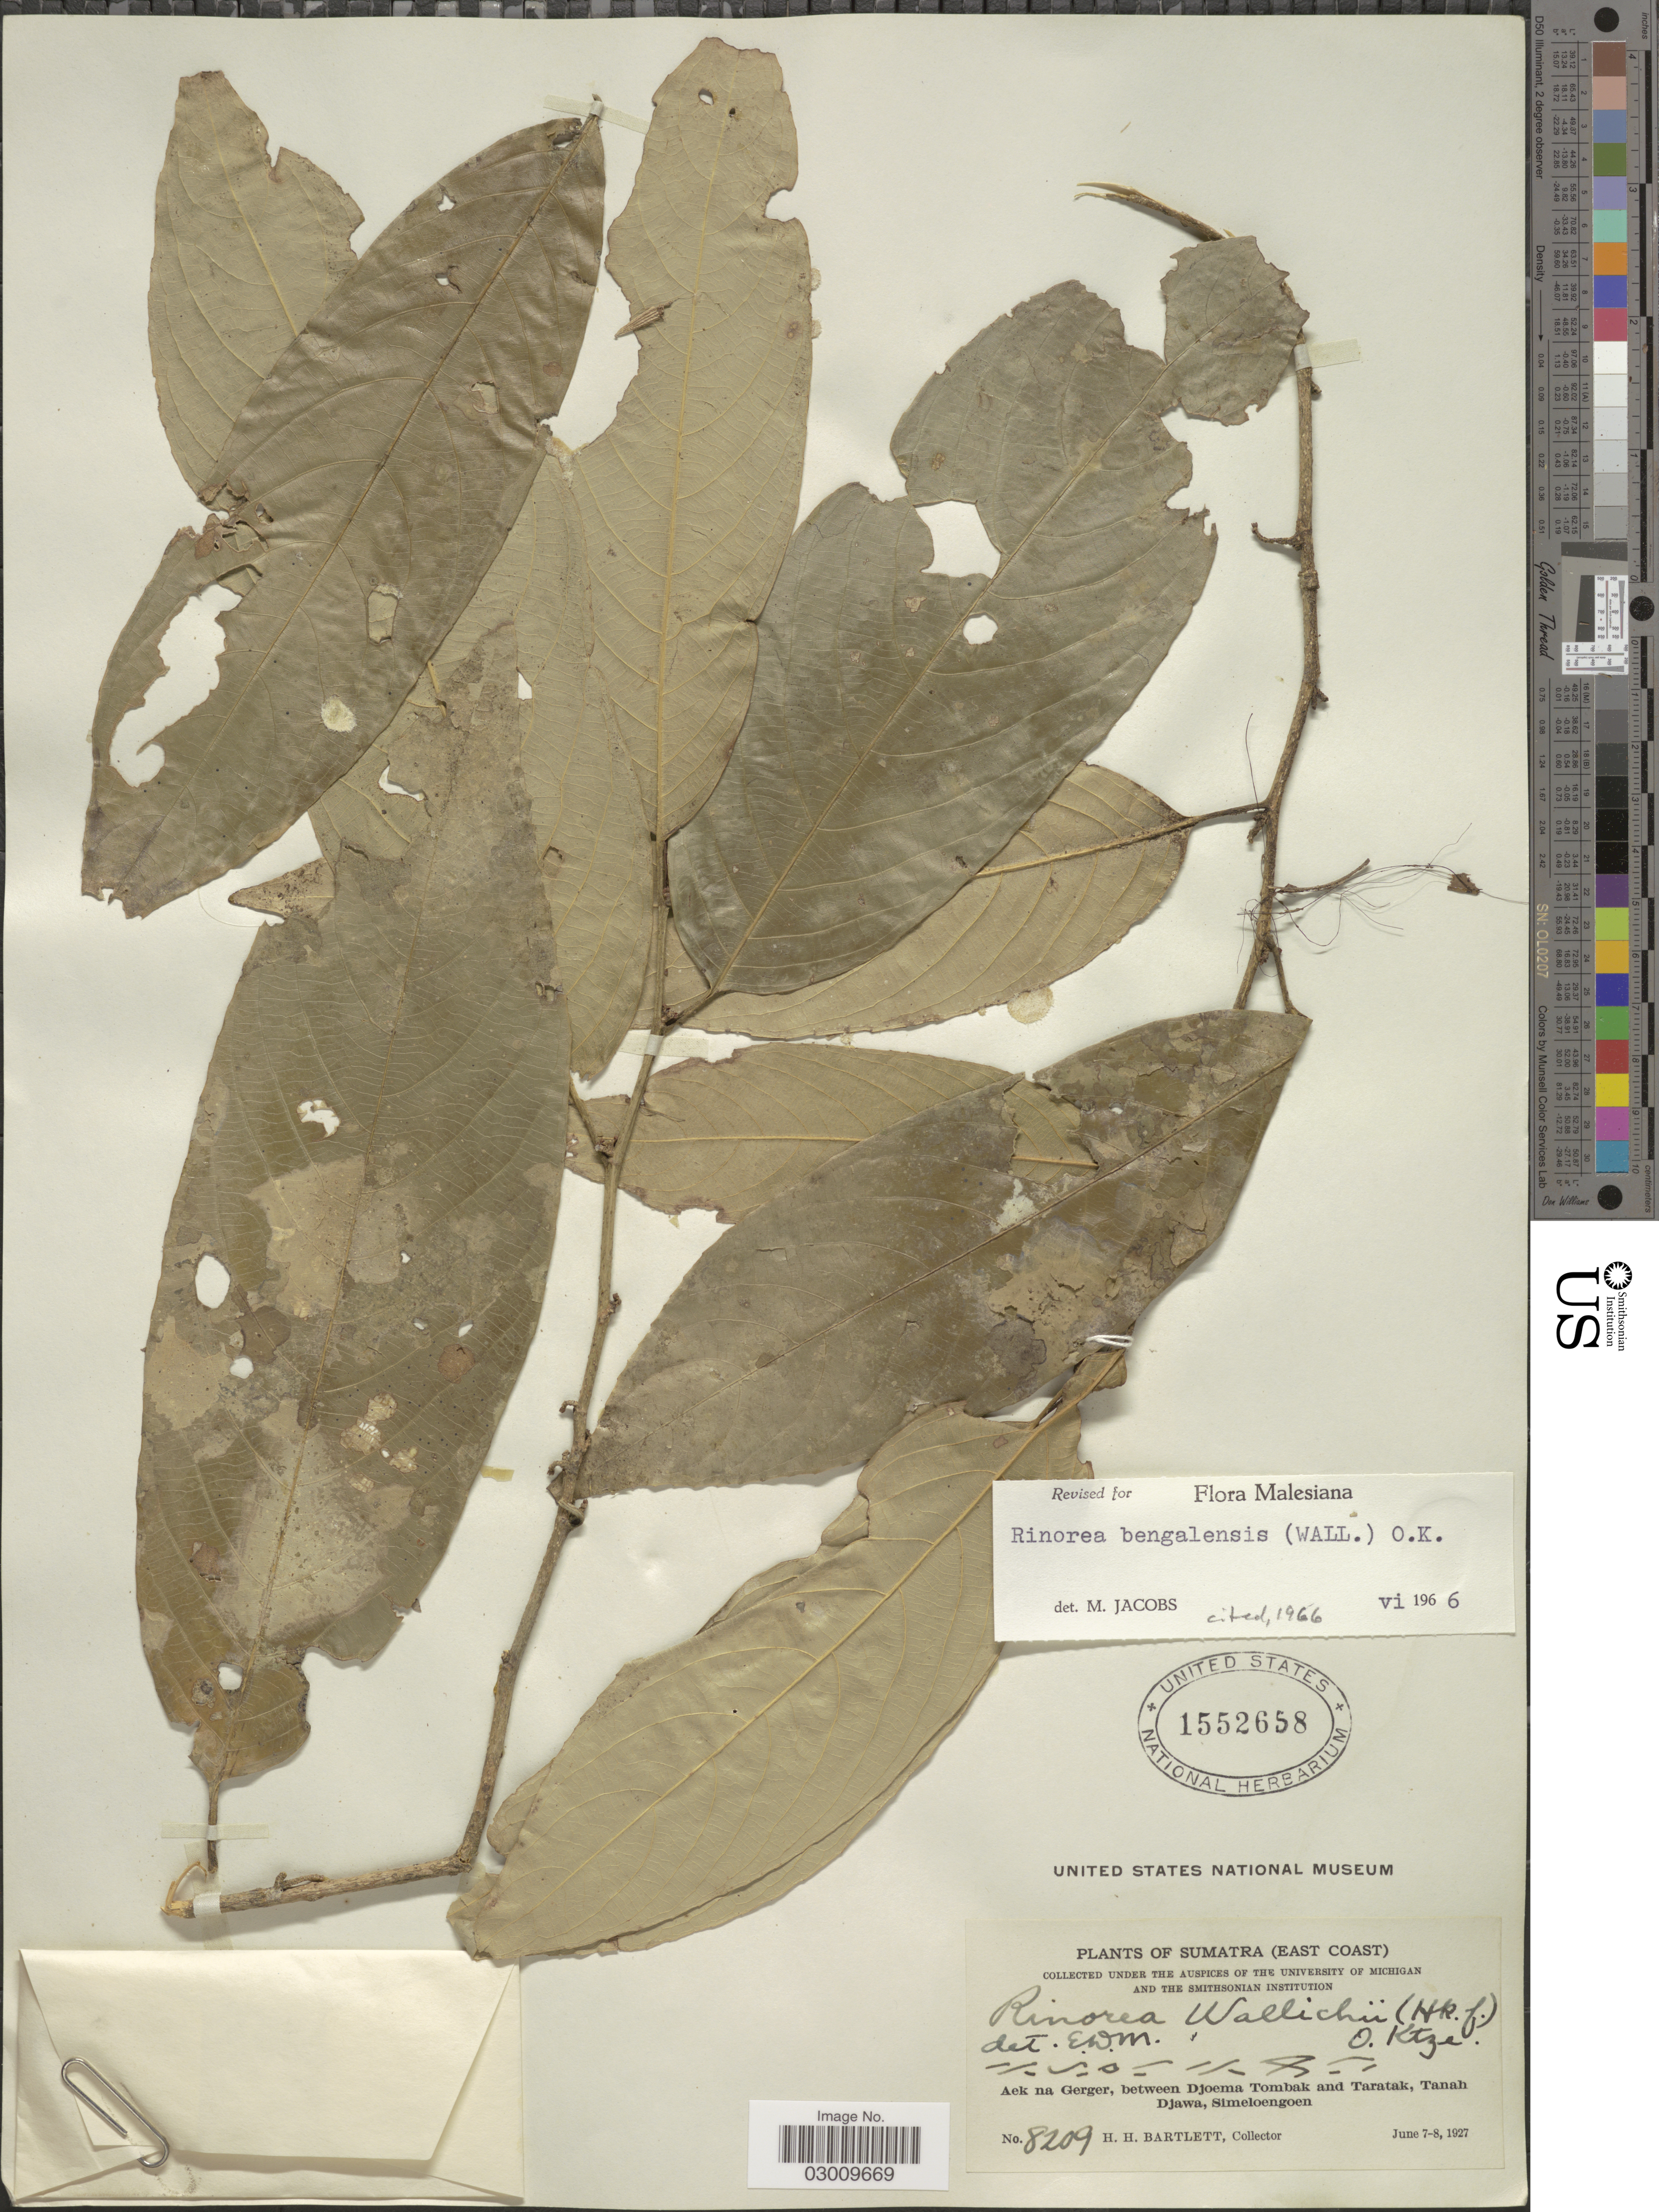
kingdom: Plantae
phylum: Tracheophyta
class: Magnoliopsida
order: Malpighiales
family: Violaceae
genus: Rinorea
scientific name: Rinorea bengalensis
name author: (Wall.) Kuntze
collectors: H. H. Bartlett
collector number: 8209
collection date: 1927-06-07/1927-06-28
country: Indonesia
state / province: Sumatra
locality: (East Coast). Aek na Gerger, between Djoema Tombak and Taratak, Tanah Djawa, Simeloengoen.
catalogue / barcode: US 1552658